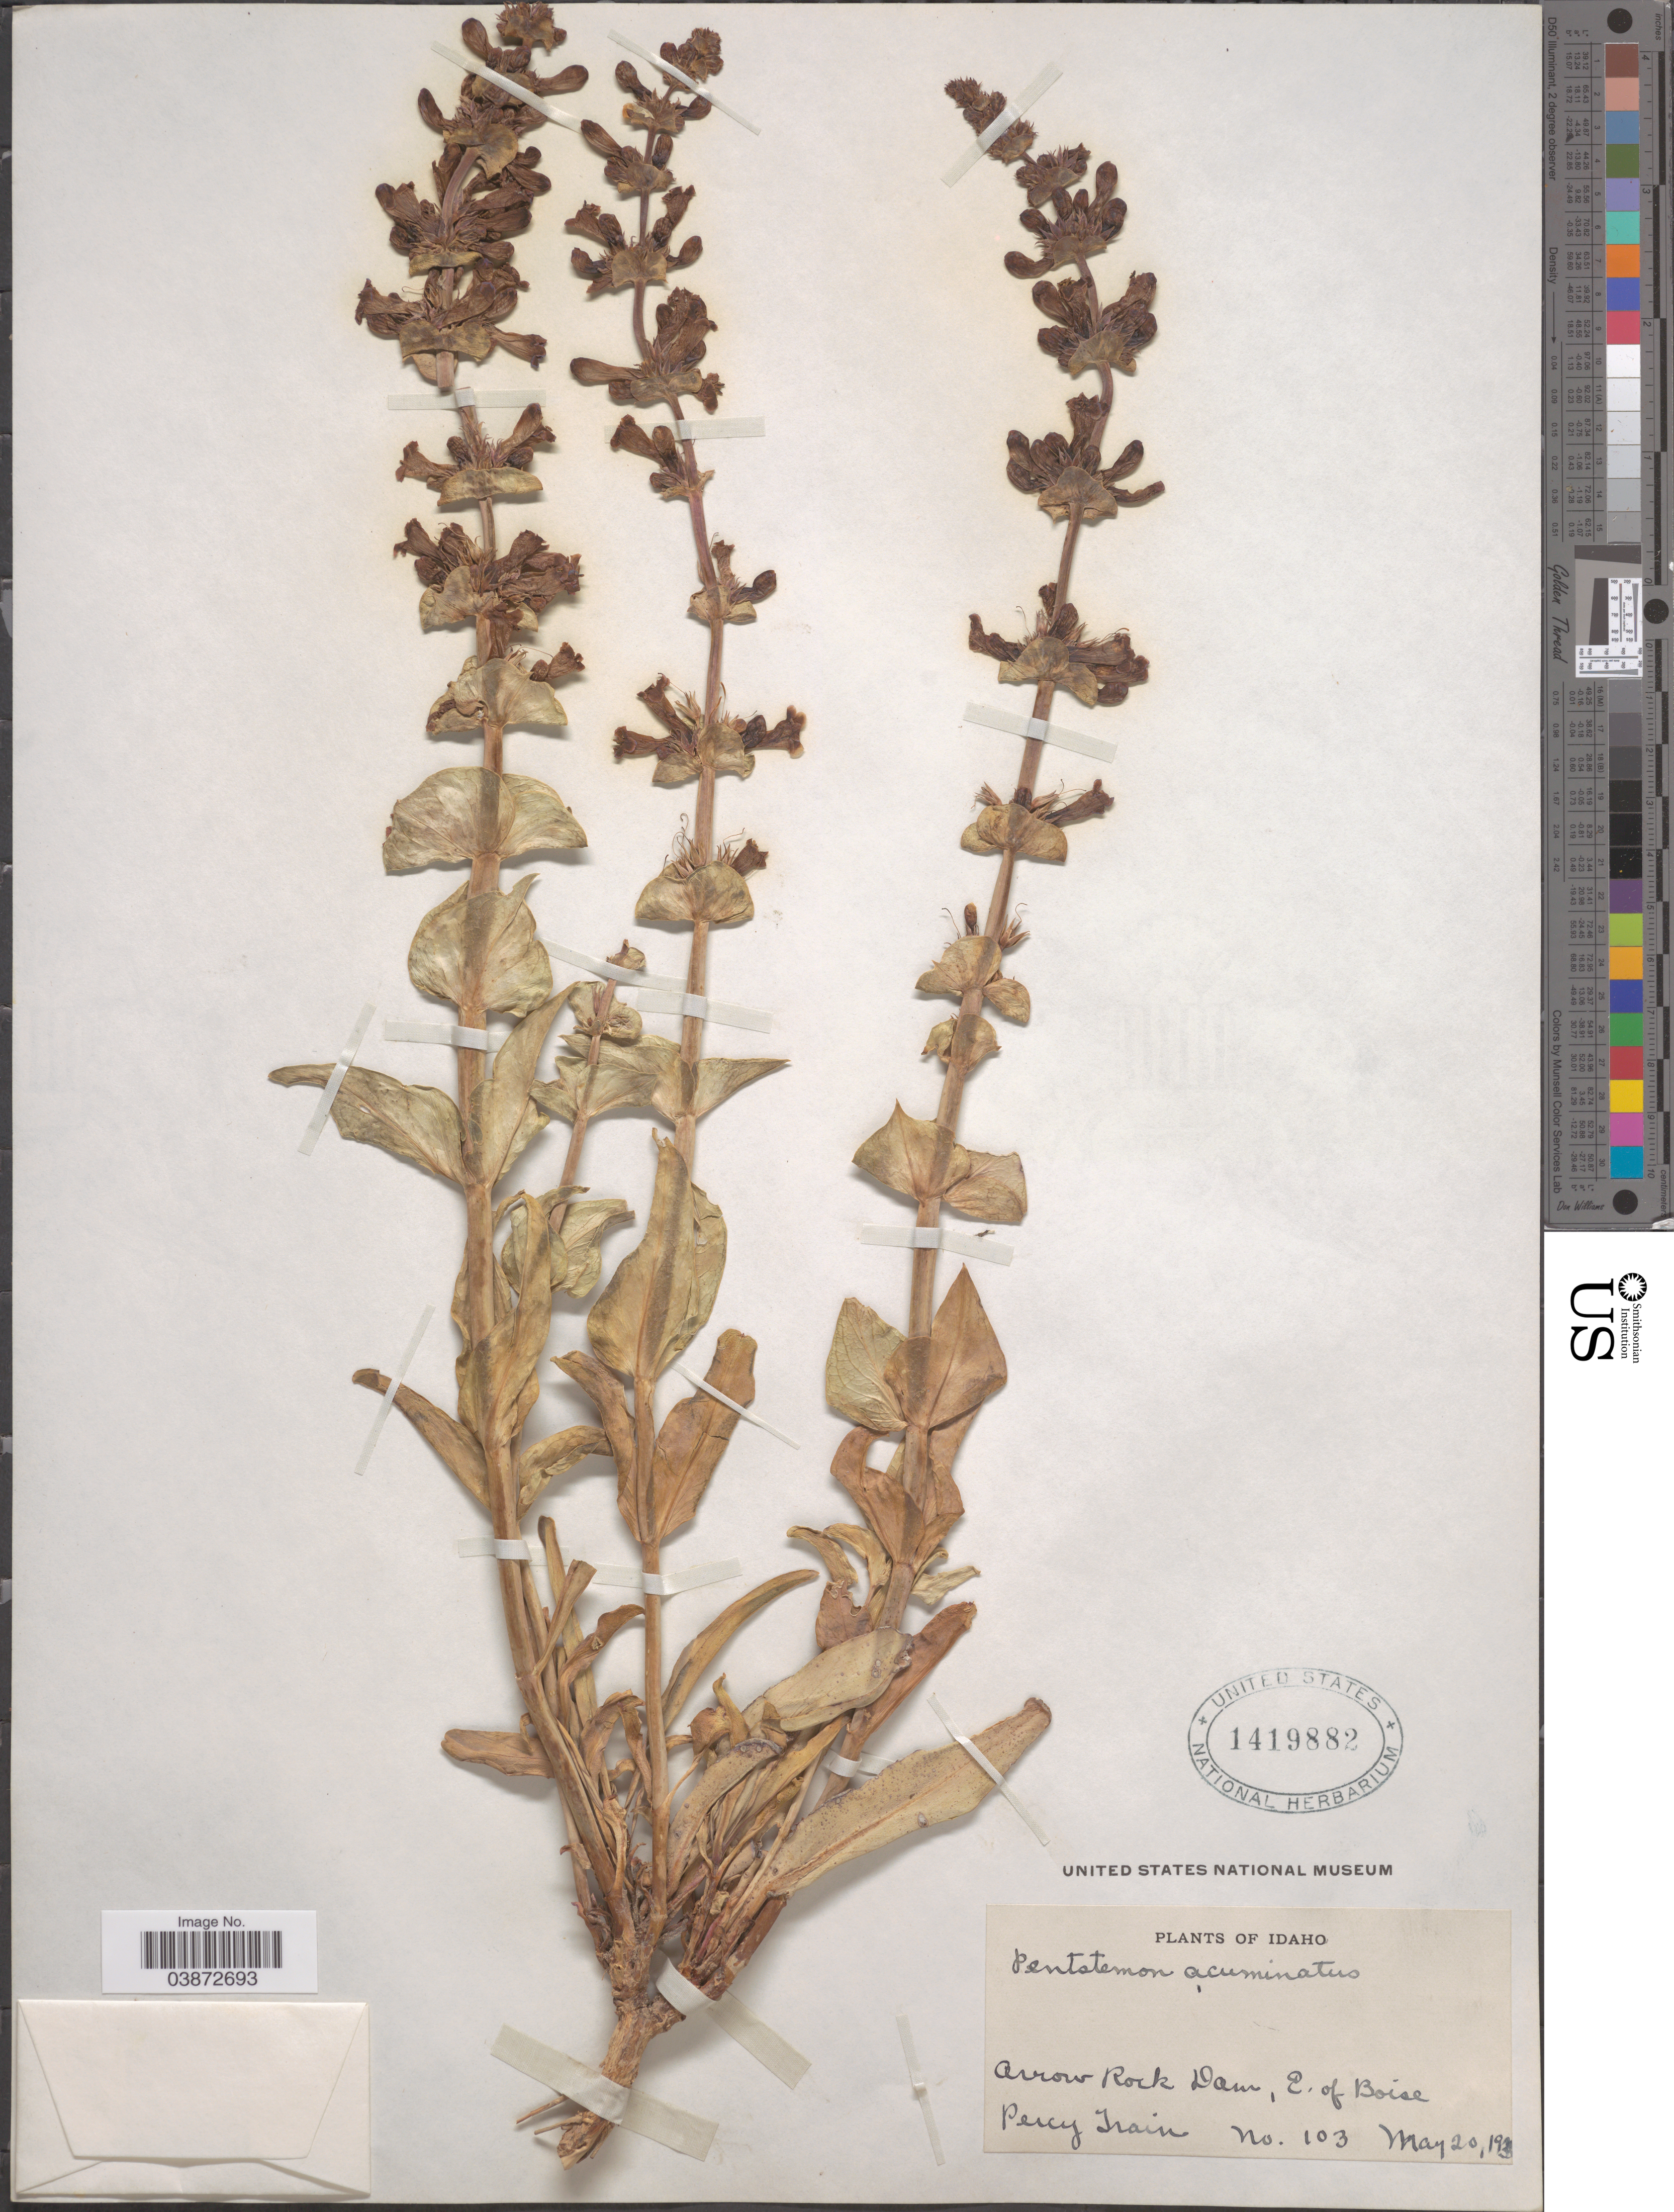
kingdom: Plantae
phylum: Tracheophyta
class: Magnoliopsida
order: Lamiales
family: Plantaginaceae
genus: Penstemon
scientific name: Penstemon acuminatus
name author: Greene ex Lindl.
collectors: P. Train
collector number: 103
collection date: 1938-05-20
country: United States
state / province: Idaho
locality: Arrow Rock Dam, E. of Boise.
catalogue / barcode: US 1419882